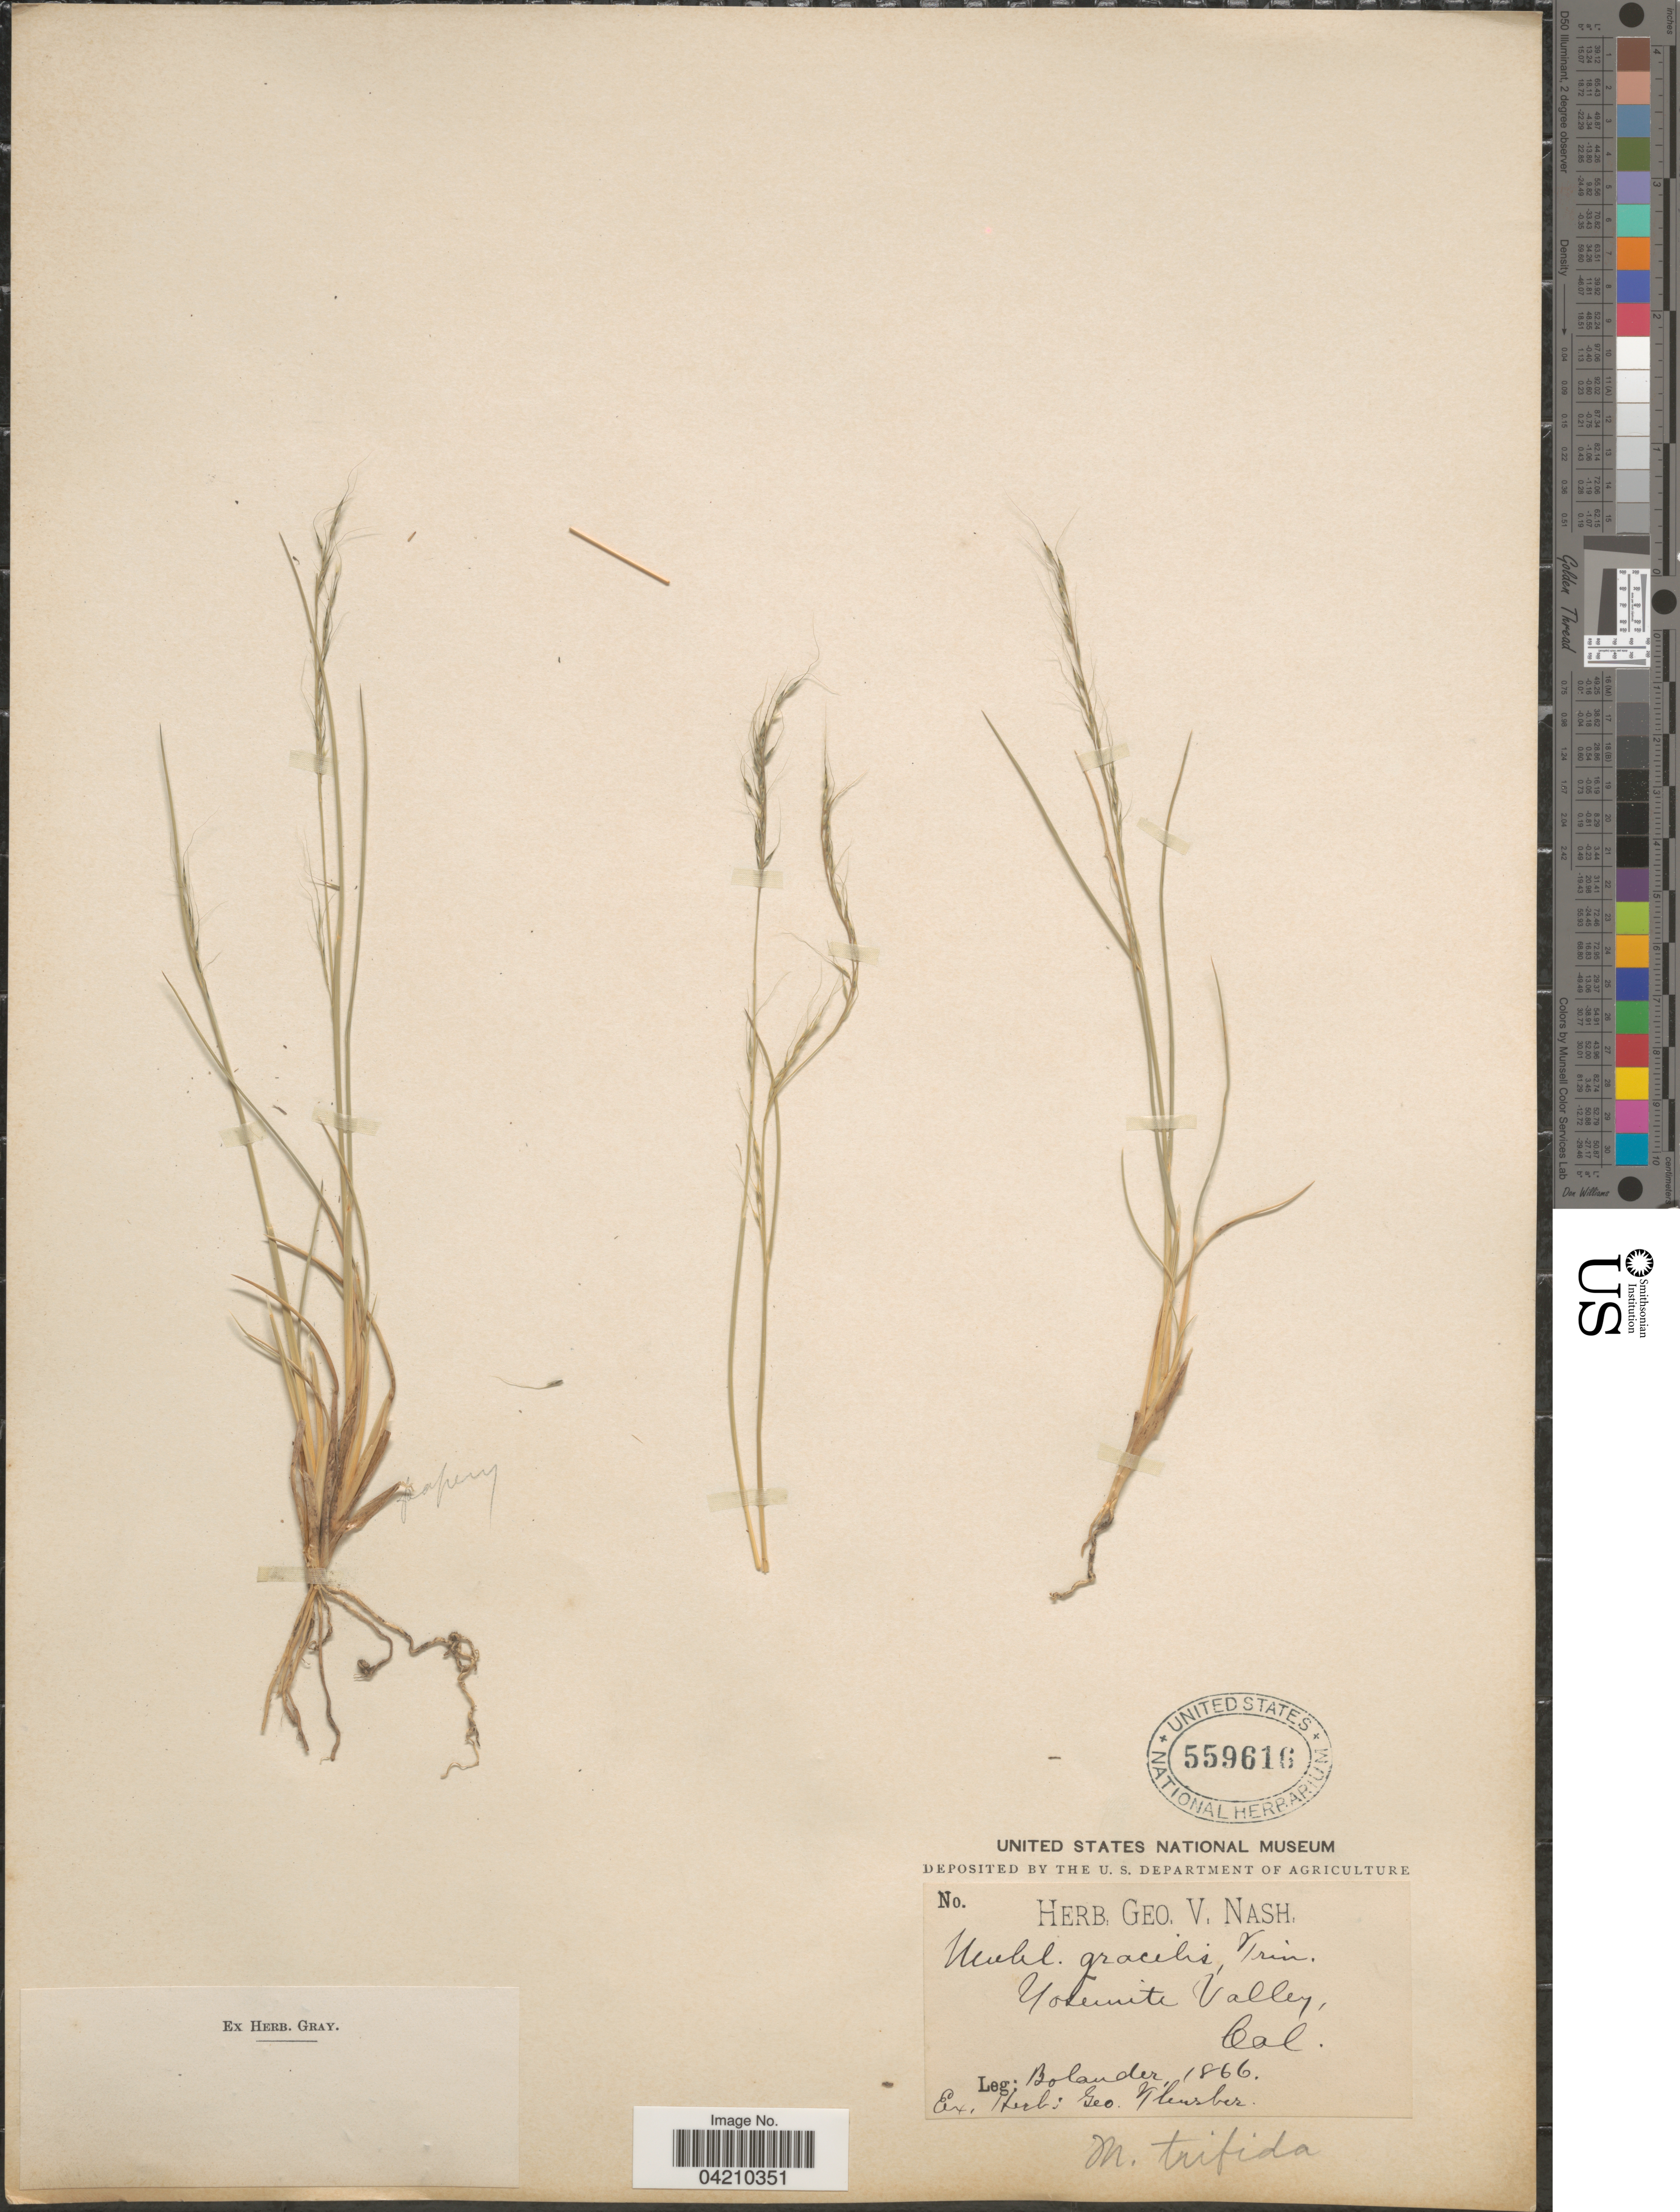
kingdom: Plantae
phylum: Tracheophyta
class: Liliopsida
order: Poales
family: Poaceae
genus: Muhlenbergia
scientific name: Muhlenbergia montana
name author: (Nutt.) Hitchc.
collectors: J. Boeke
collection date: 1866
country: United States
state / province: California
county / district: Mariposa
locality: Yosemite Valley.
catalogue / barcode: US 559616